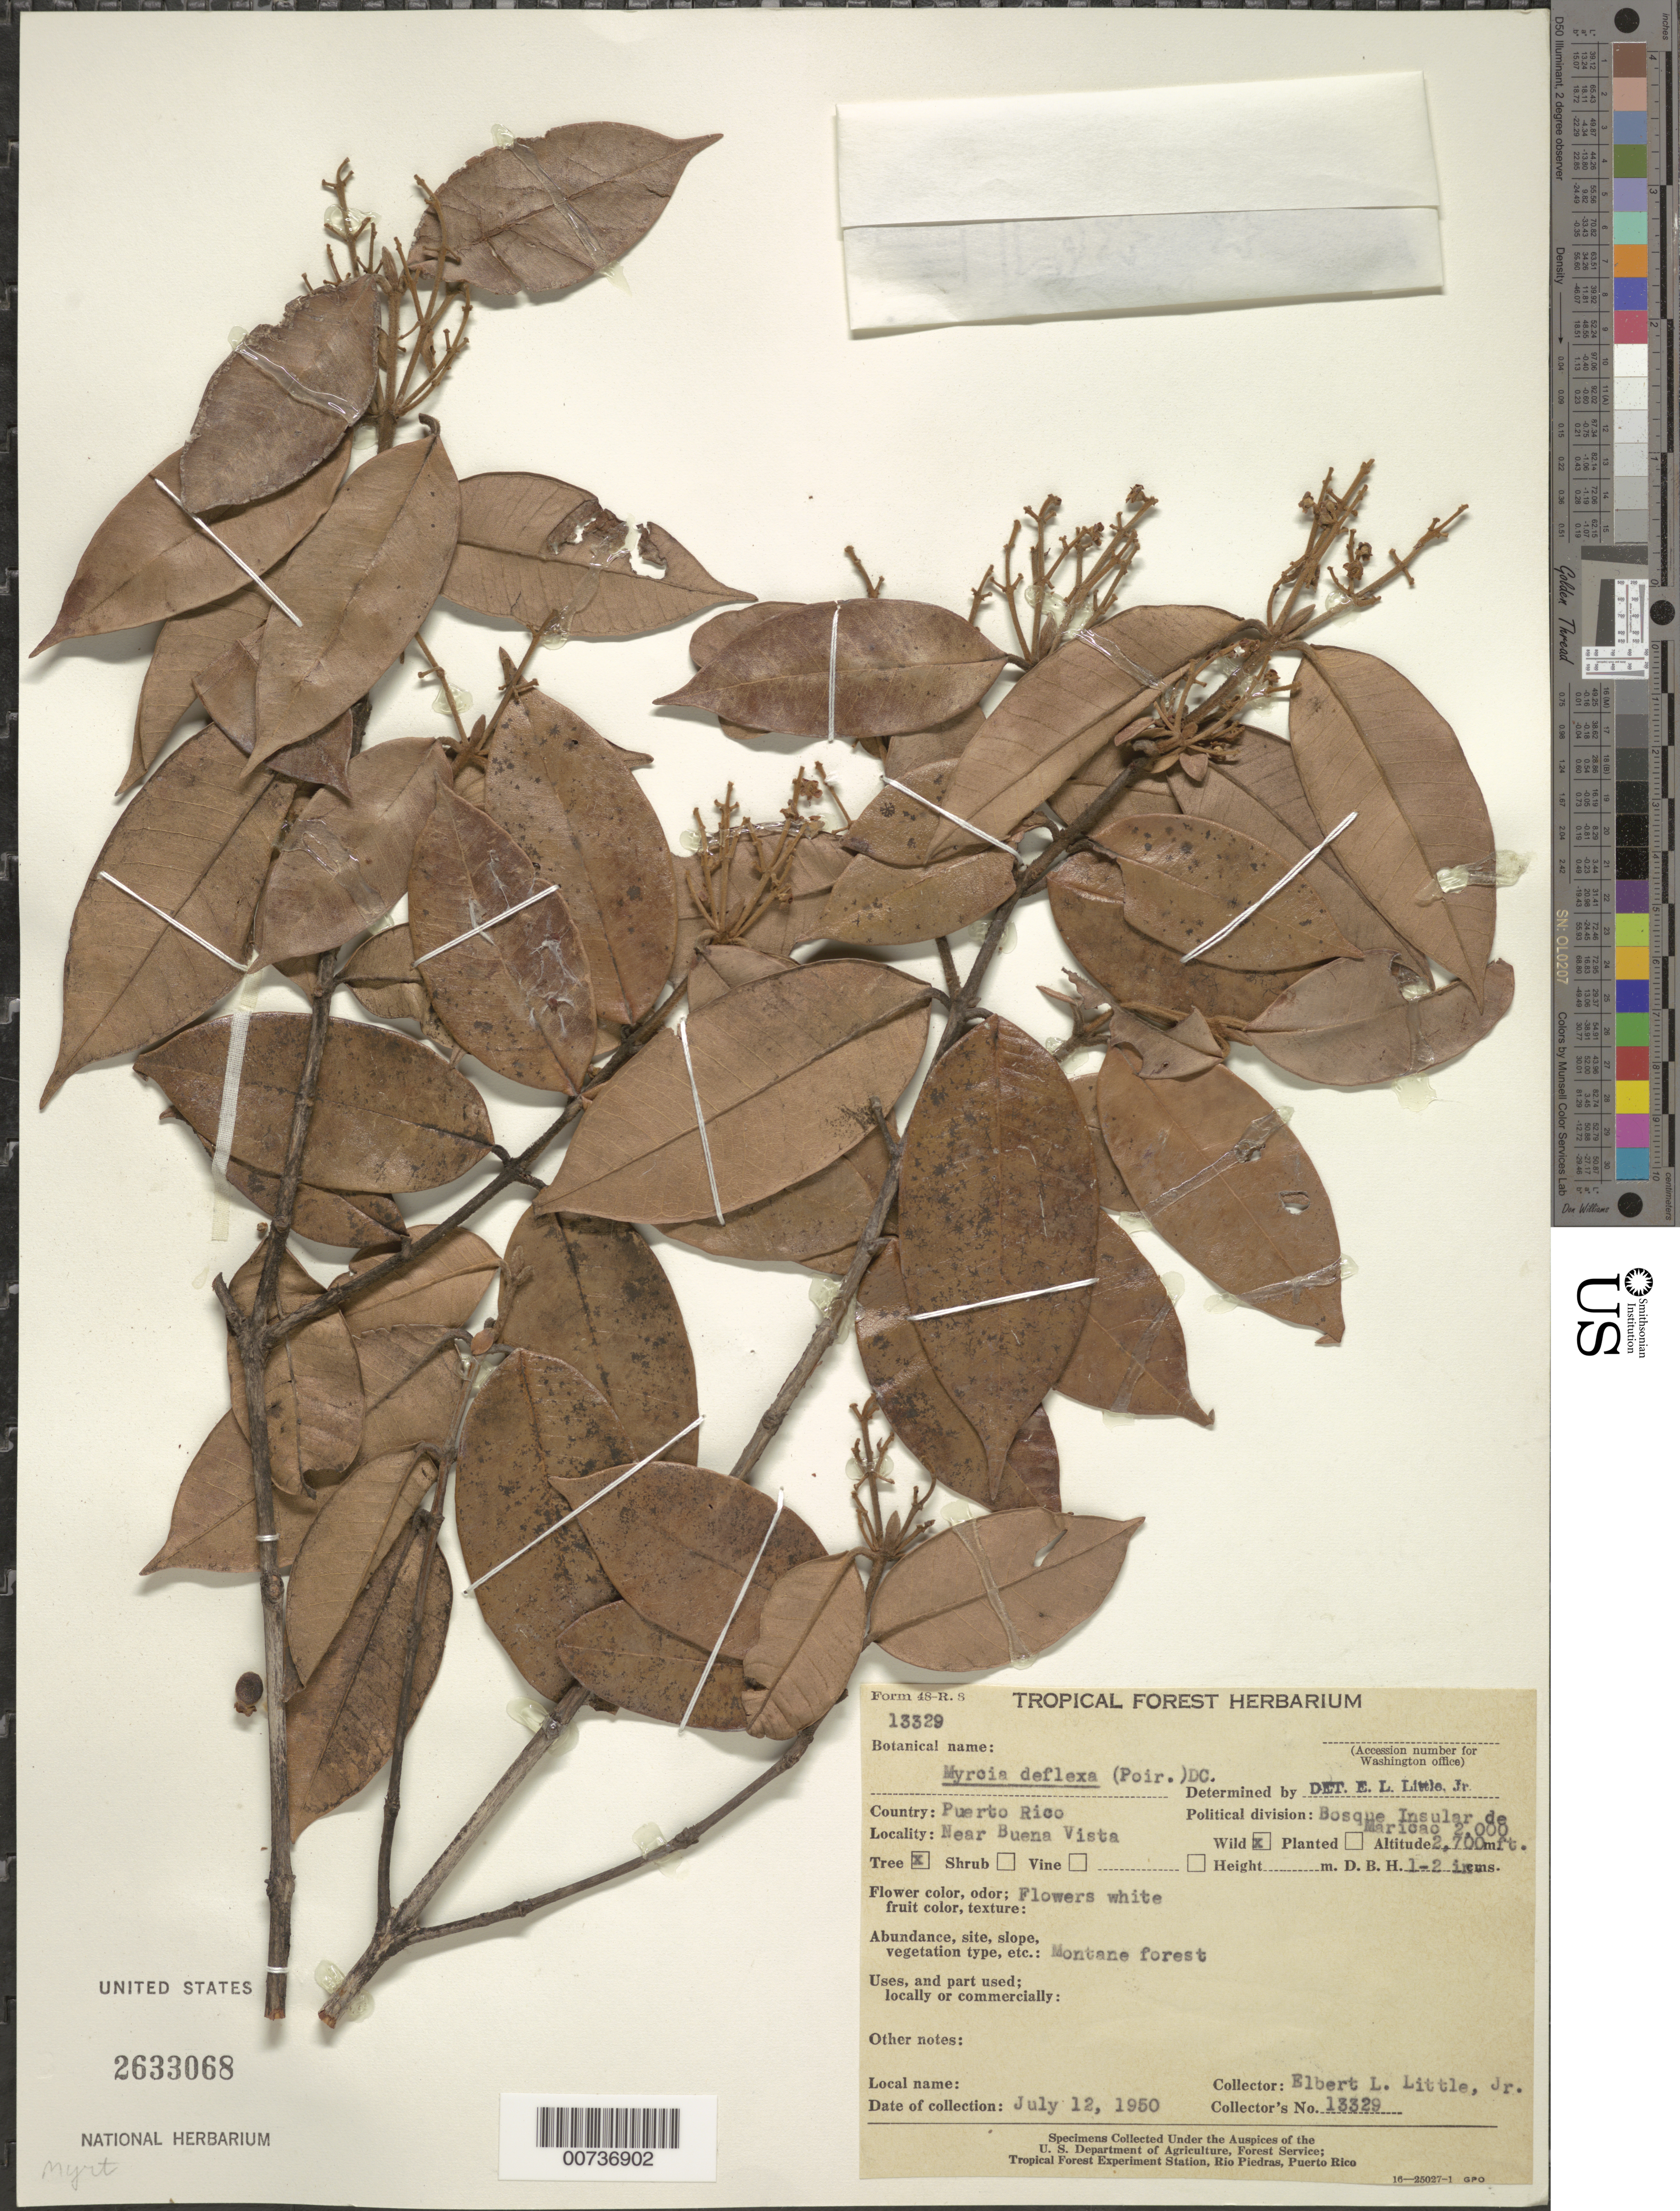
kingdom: Plantae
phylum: Tracheophyta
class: Magnoliopsida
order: Myrtales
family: Myrtaceae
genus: Myrcia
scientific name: Myrcia deflexa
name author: (Poir.) DC.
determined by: Little, Elbert L., Jr., (FSSR), United States Department of Agriculture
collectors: E. L. Little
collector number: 13329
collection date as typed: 12 Jul 1950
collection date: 1950-07-12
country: Puerto Rico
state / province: Maricao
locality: Near Buena Vista, Bosque Insular de Maricao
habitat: Montane forest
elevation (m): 610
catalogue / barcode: US 2633068